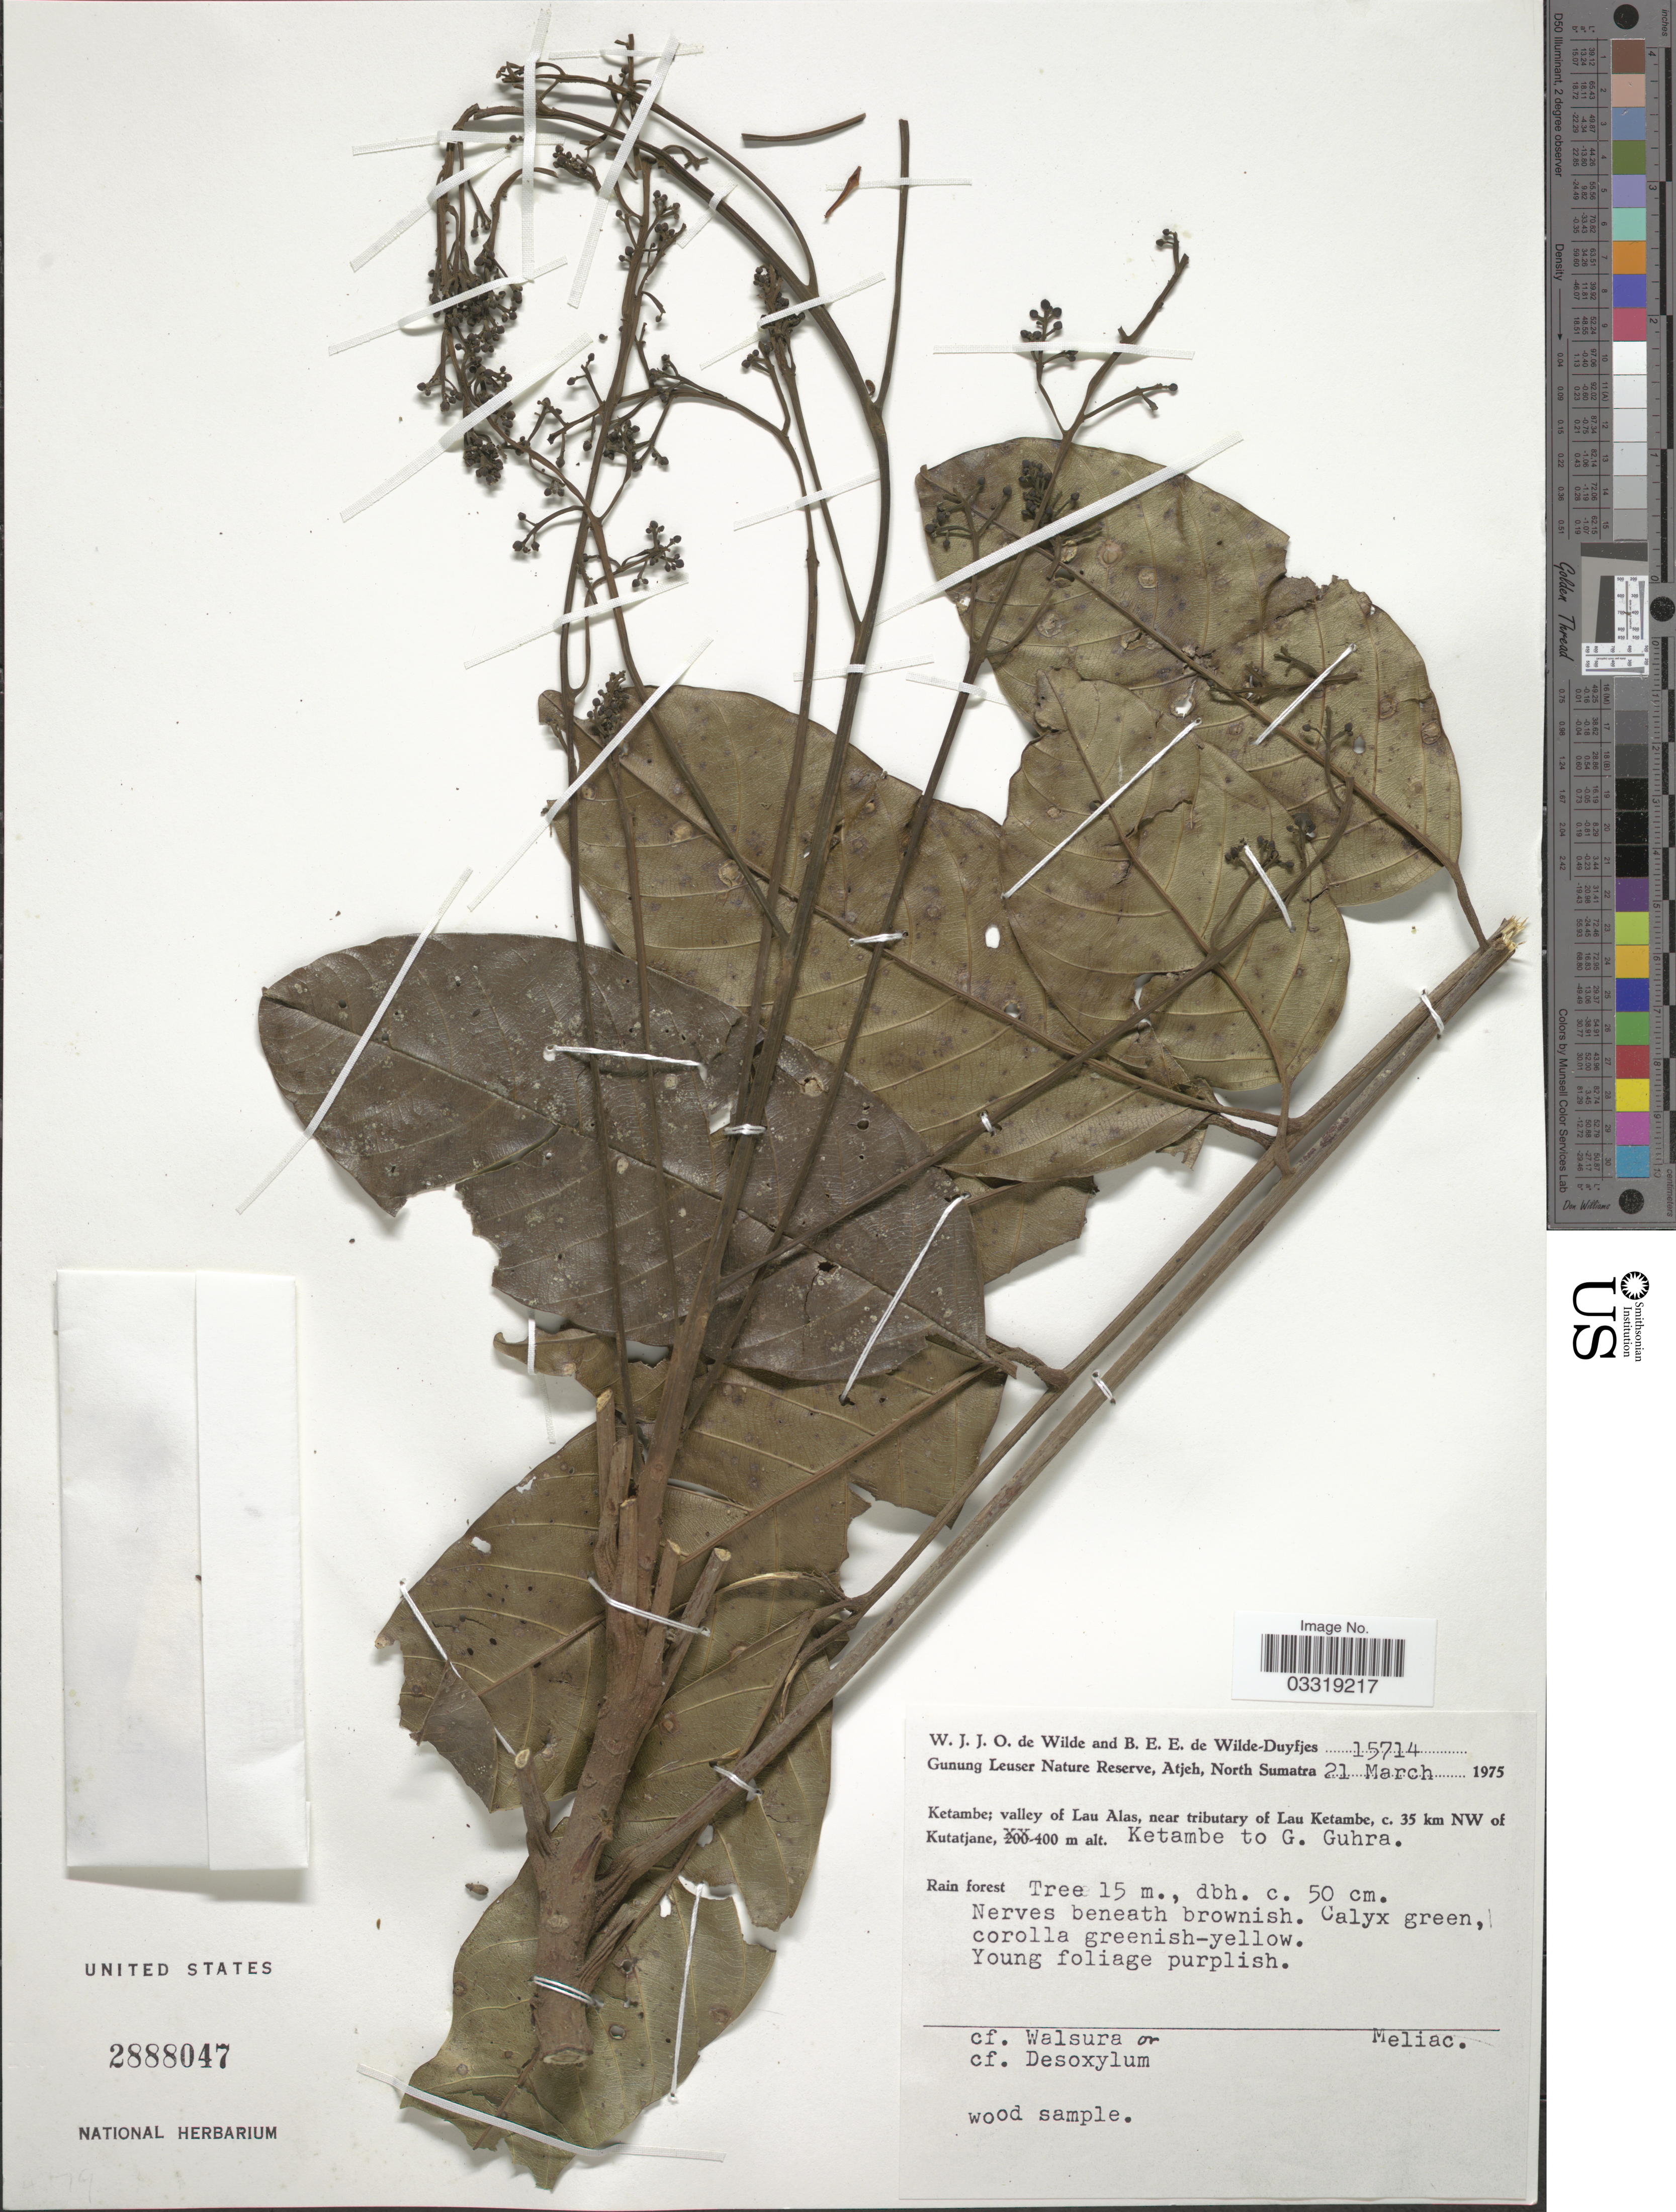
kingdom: Plantae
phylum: Tracheophyta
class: Magnoliopsida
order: Sapindales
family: Anacardiaceae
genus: Dracontomelon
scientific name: Dracontomelon costatum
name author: Blume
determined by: Ding Hou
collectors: W. J. de Wilde & B. E. de Wilde-Duyfjes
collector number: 15714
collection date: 1975-03-21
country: Indonesia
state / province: Sumatra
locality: Gunung Leuser Nature Reserve, Atjeh, North Sumatra. Ketambe; valley of Lau Alas, near tributary of Lau Ketambe, c. 35 km NW of Kutatjane. Ketambe to G. Guhra.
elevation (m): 400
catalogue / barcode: US 2888047